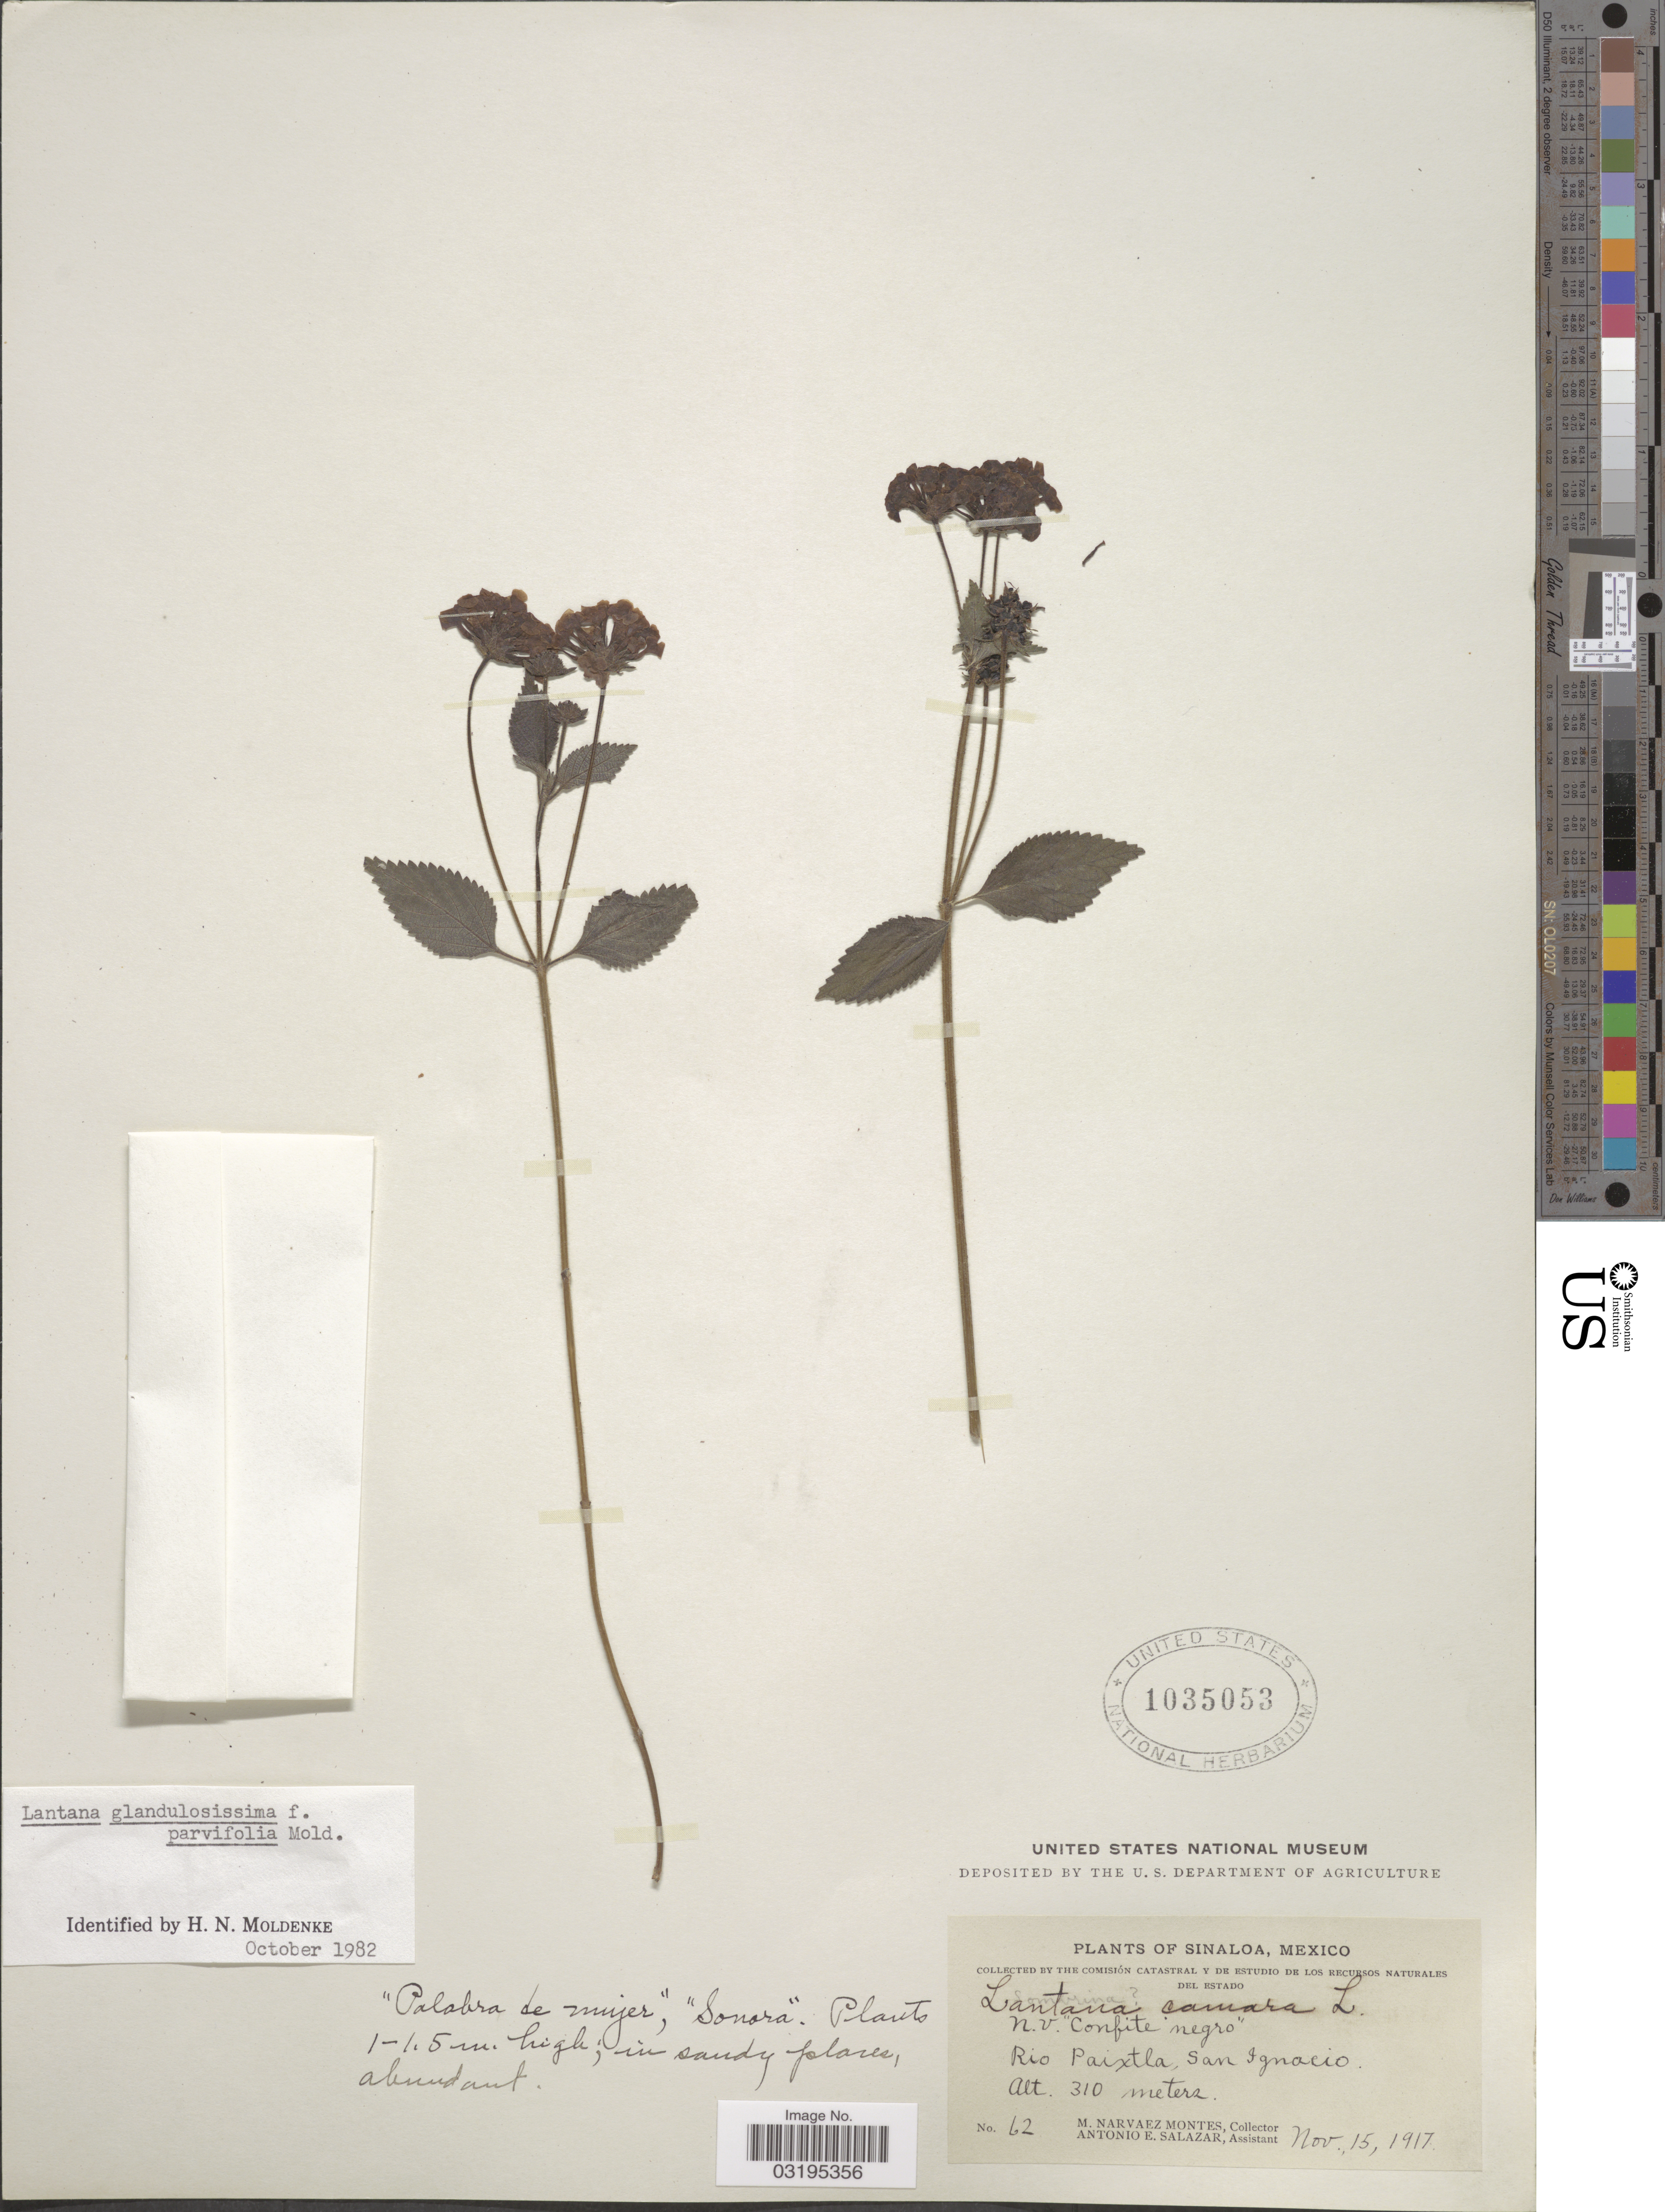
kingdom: Plantae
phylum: Tracheophyta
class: Magnoliopsida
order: Lamiales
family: Verbenaceae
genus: Lantana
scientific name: Lantana glandulosissima f. parvifolia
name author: Hayek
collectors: M. Narvaez-Montes & A. E. Salazar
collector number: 62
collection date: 1917-11-15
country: Mexico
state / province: Sinaloa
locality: Rio Paixtla, San Ignacio.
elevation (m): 310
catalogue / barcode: US 1035053